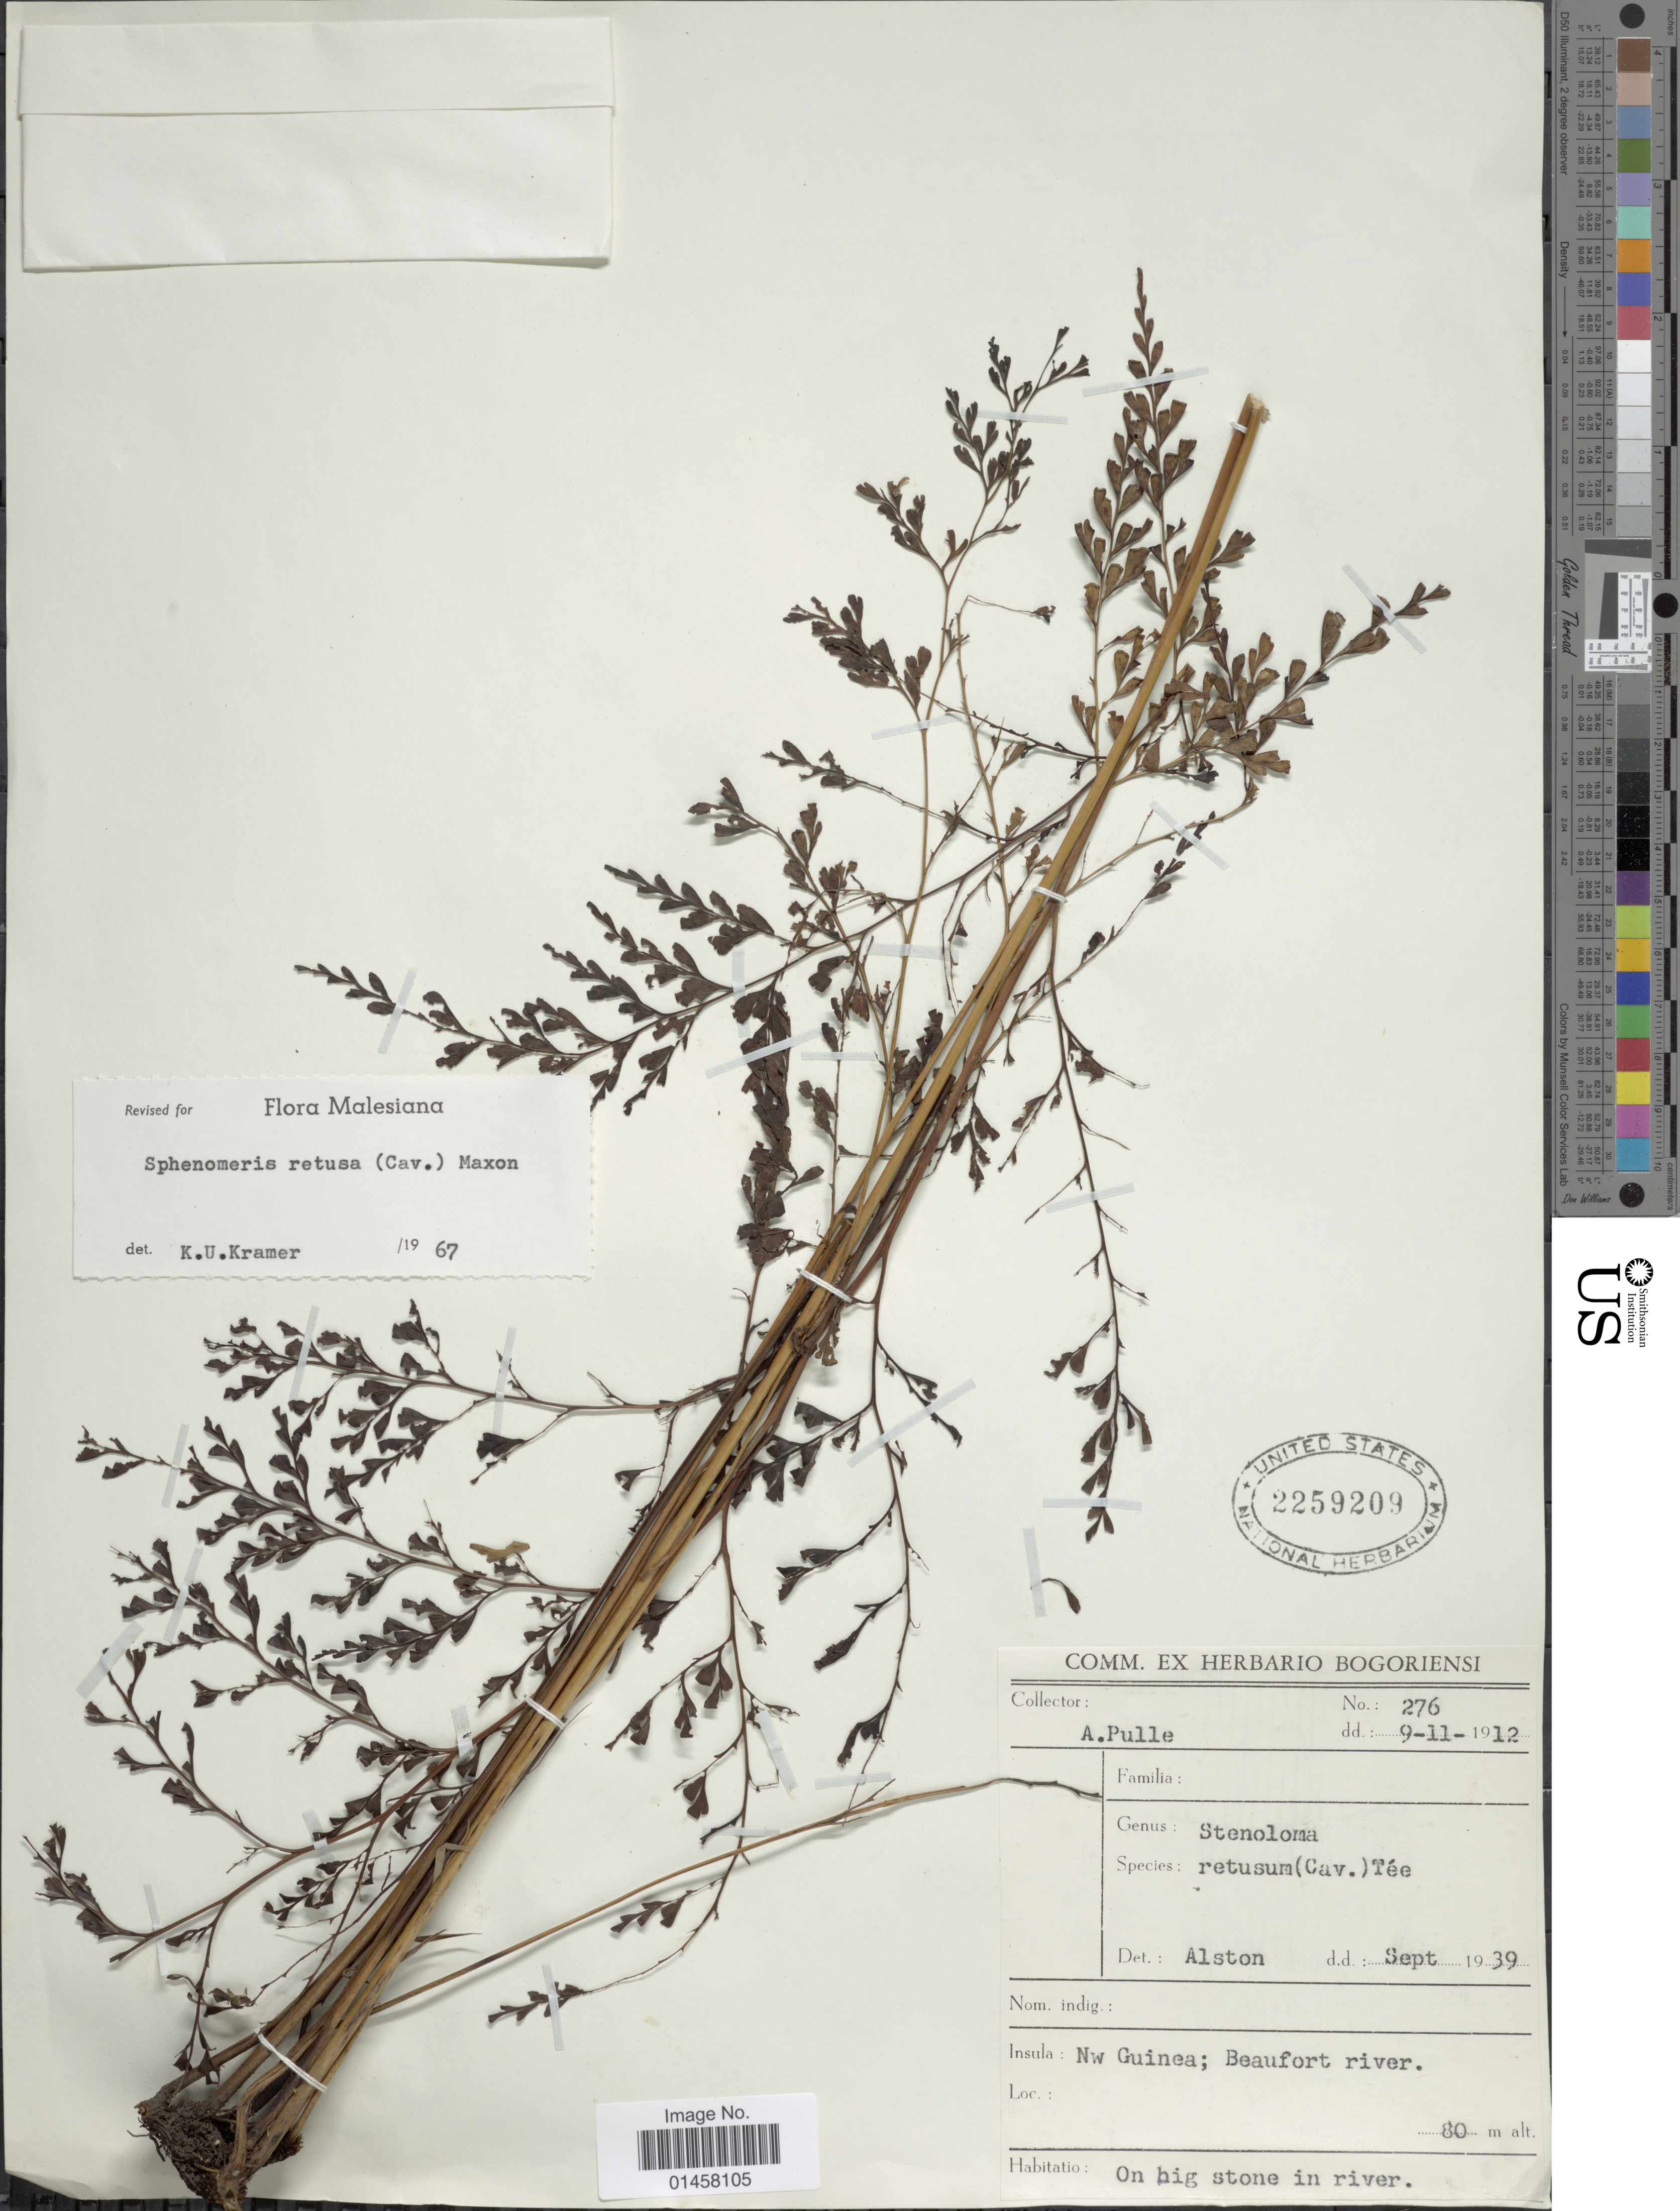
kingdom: Plantae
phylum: Tracheophyta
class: Polypodiopsida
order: Polypodiales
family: Lindsaeaceae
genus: Sphenomeris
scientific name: Sphenomeris retusa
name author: (Cav.) Maxim.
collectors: A. A. Pulle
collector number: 276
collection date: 1912-11-09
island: New Guinea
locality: Insula Nw Guinea; Beaufort river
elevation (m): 80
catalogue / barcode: US 2259209